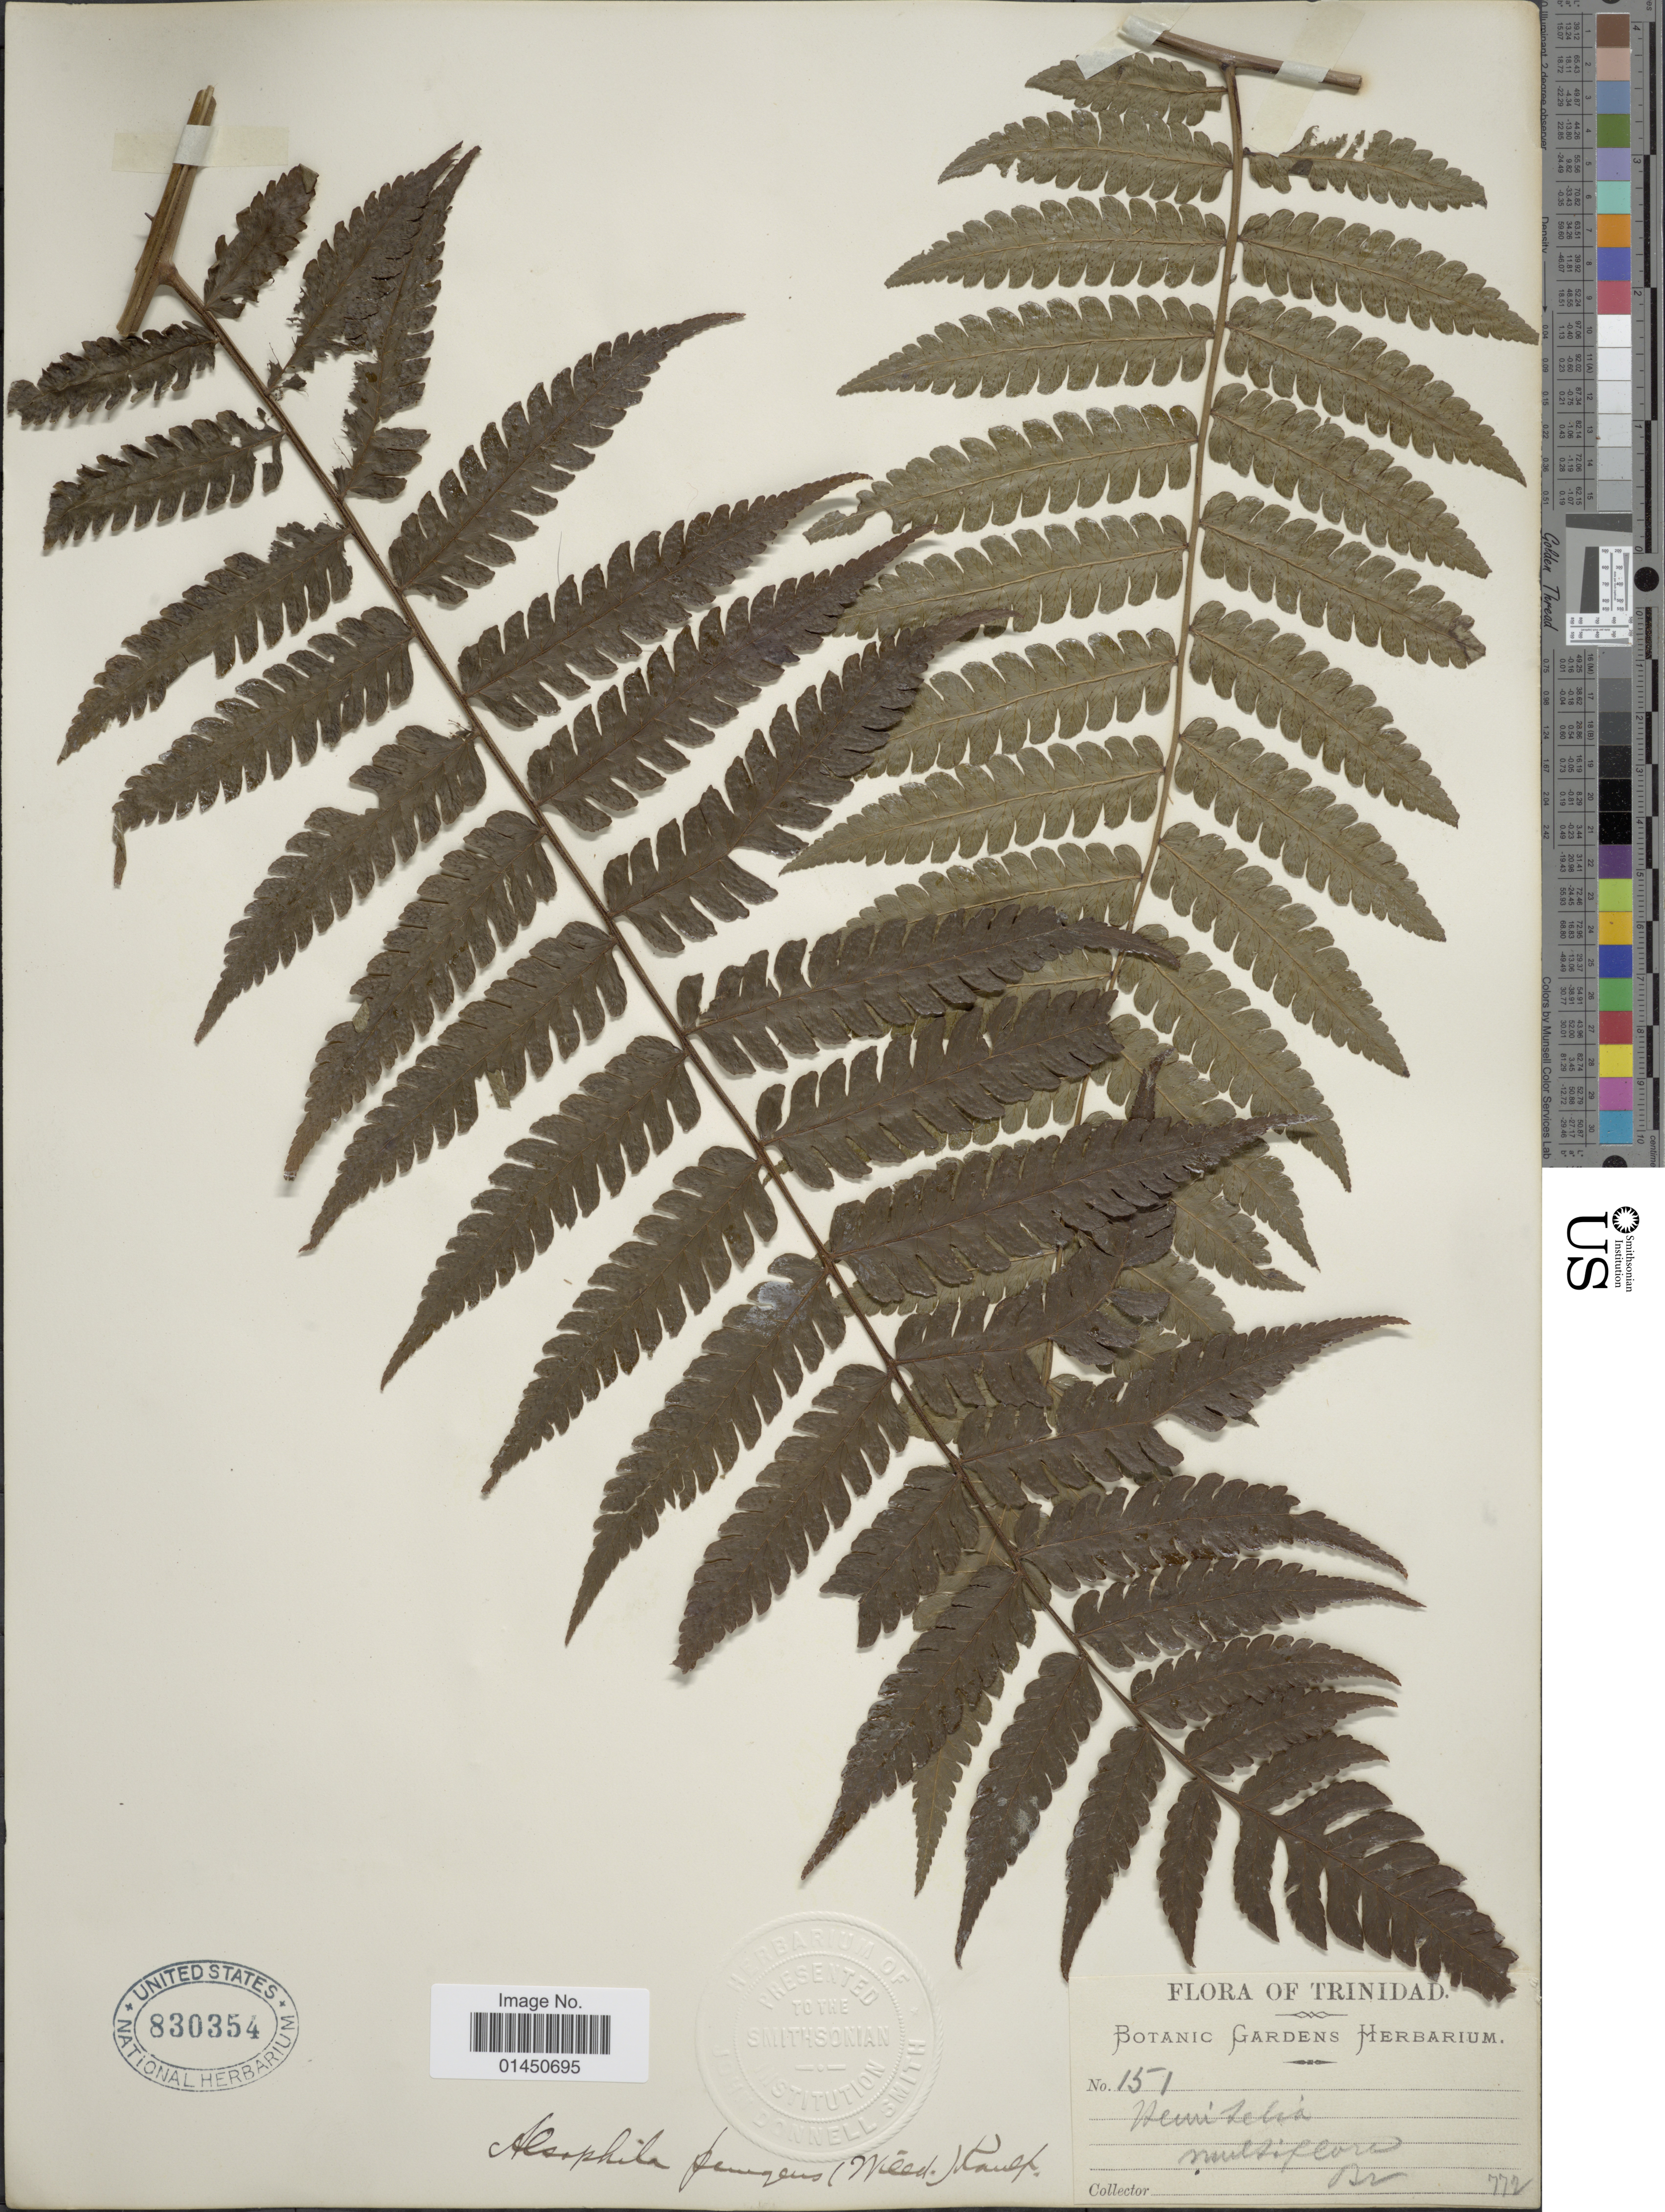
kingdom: Plantae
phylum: Tracheophyta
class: Polypodiopsida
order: Cyatheales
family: Cyatheaceae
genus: Cyathea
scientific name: Cyathea pungens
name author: (Willd.) Domin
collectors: ex herb. Bot. Gard.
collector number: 151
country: Trinidad and Tobago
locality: Trinidad.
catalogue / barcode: US 830354